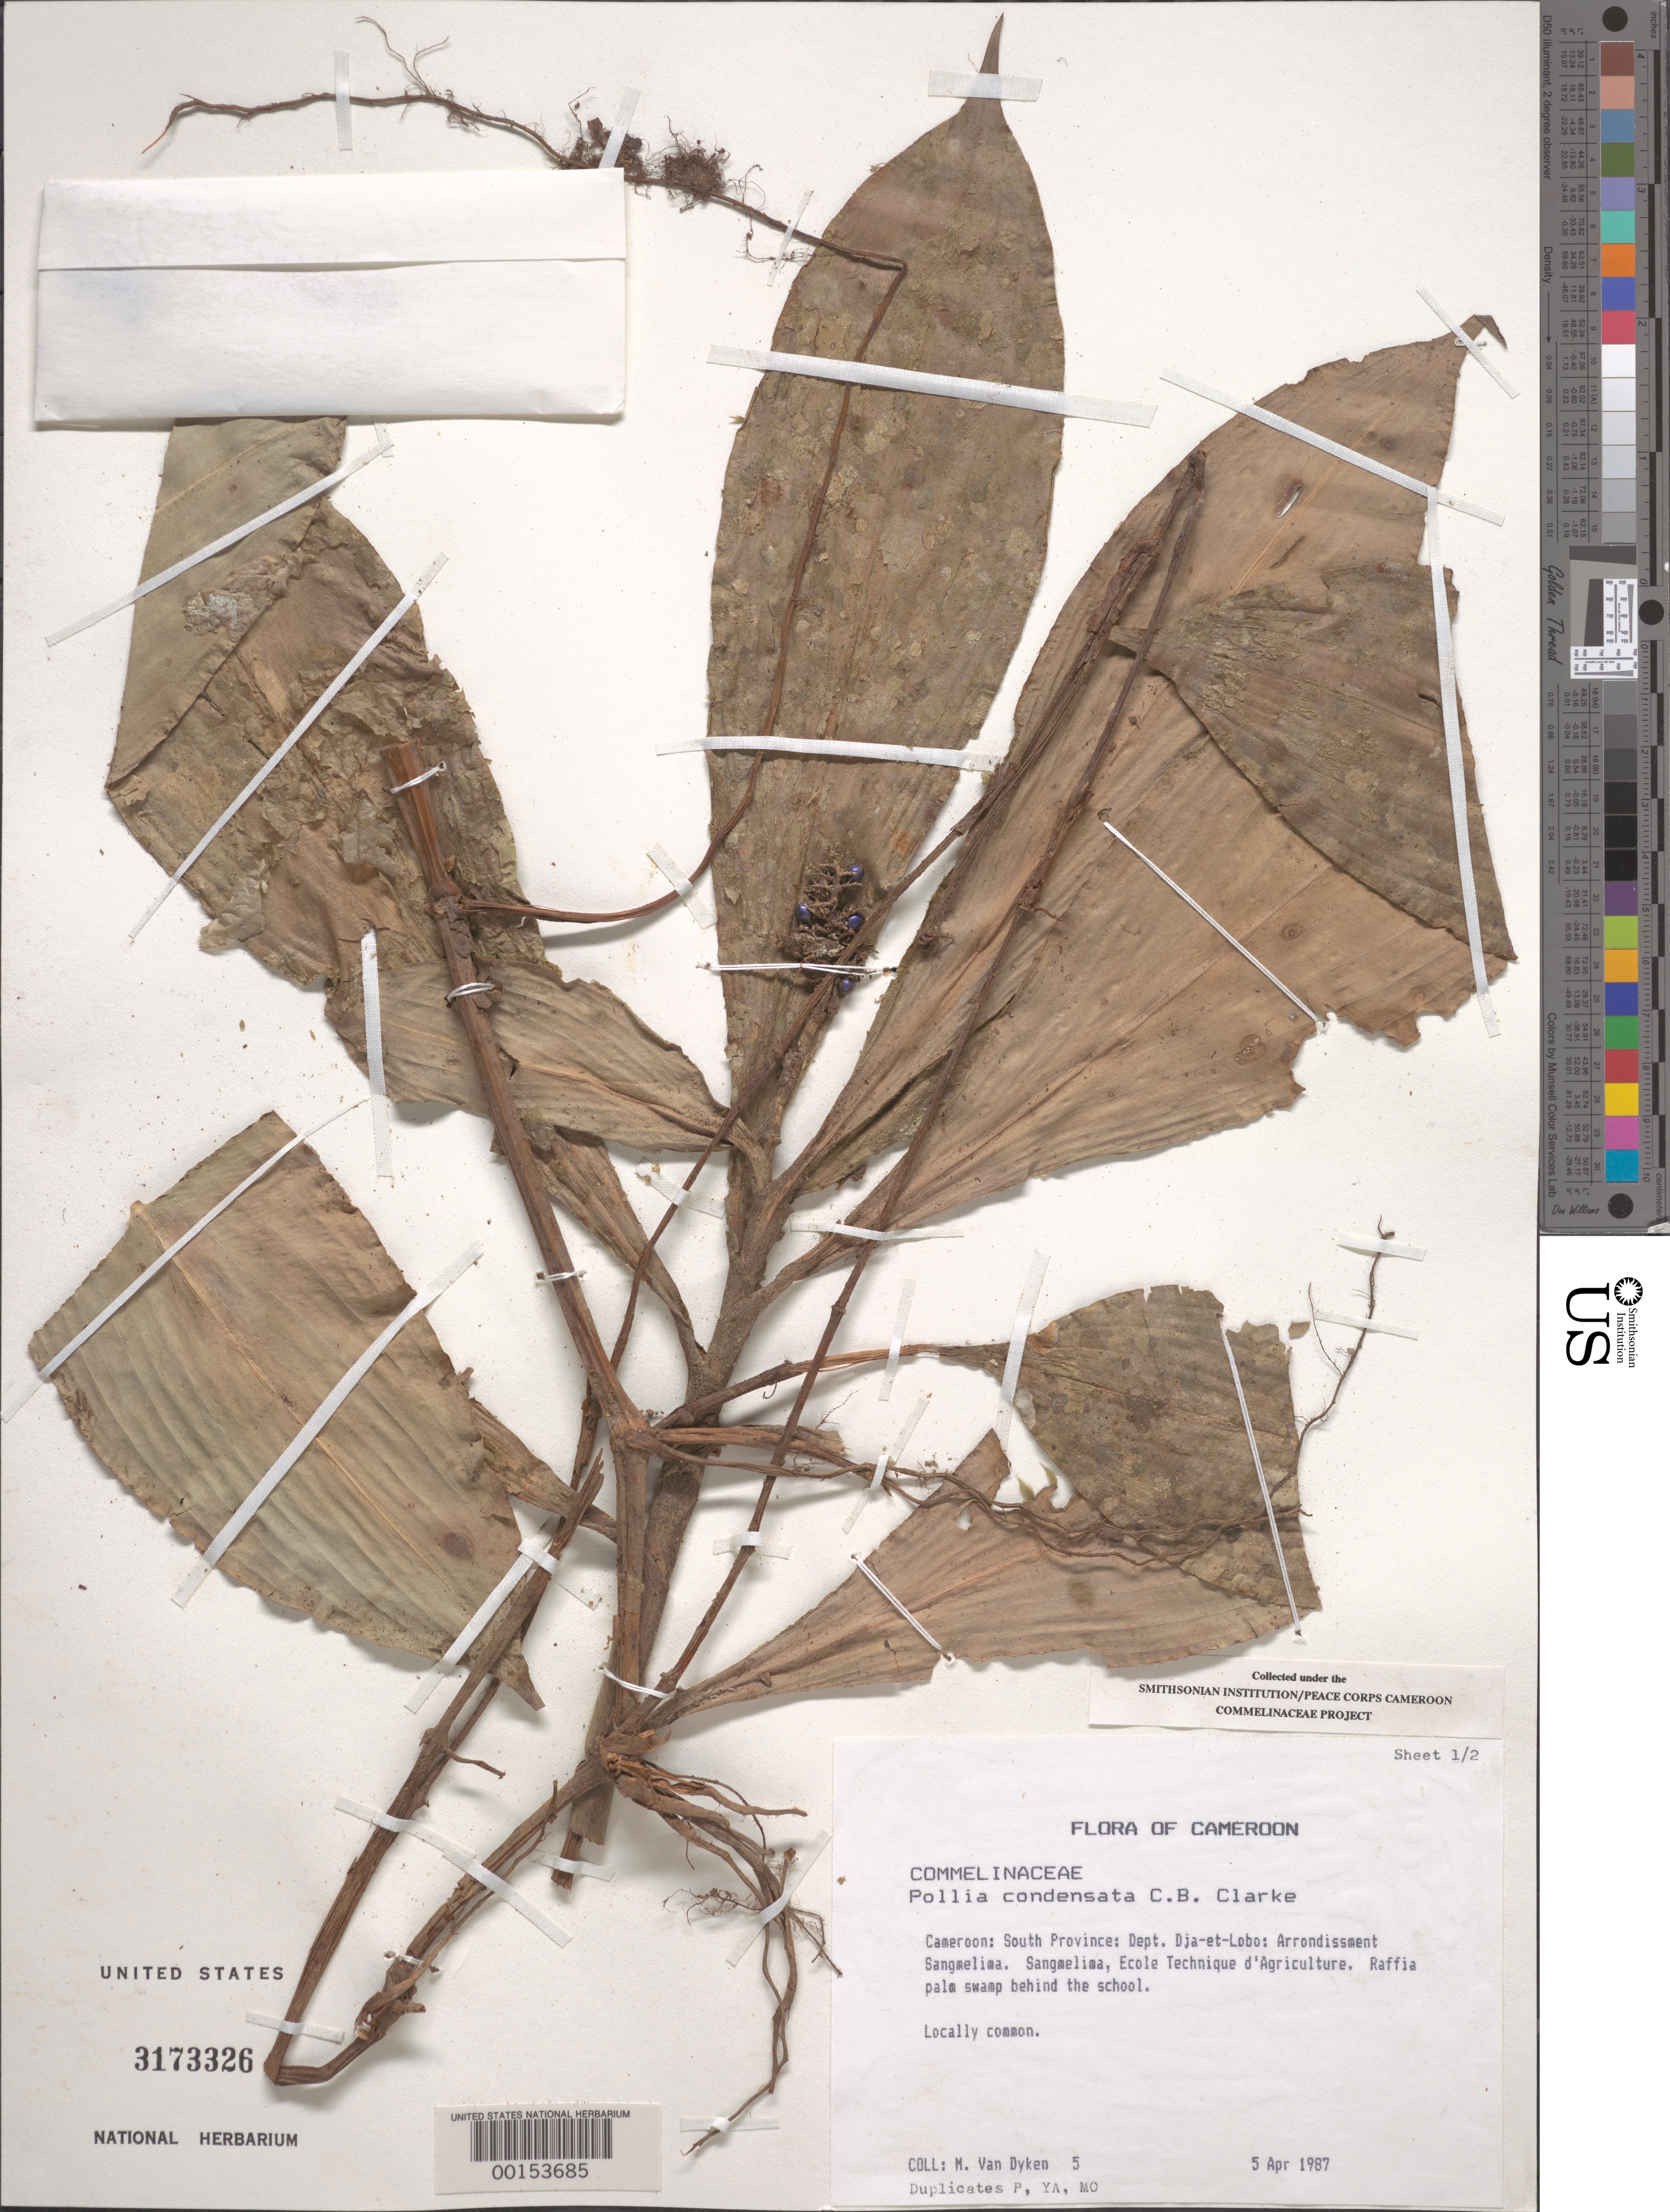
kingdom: Plantae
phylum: Tracheophyta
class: Liliopsida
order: Commelinales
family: Commelinaceae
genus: Pollia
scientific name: Pollia condensata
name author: C.B. Clarke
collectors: M. Van Dyken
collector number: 5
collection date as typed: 05 Apr 1987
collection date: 1987-04-05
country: Cameroon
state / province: Sud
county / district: Dja-et-lobo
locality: Arrondissment sangmelima, sangmelina, ecole technique d'agriculture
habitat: Raffia palm swamp behind school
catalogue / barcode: US 3173326